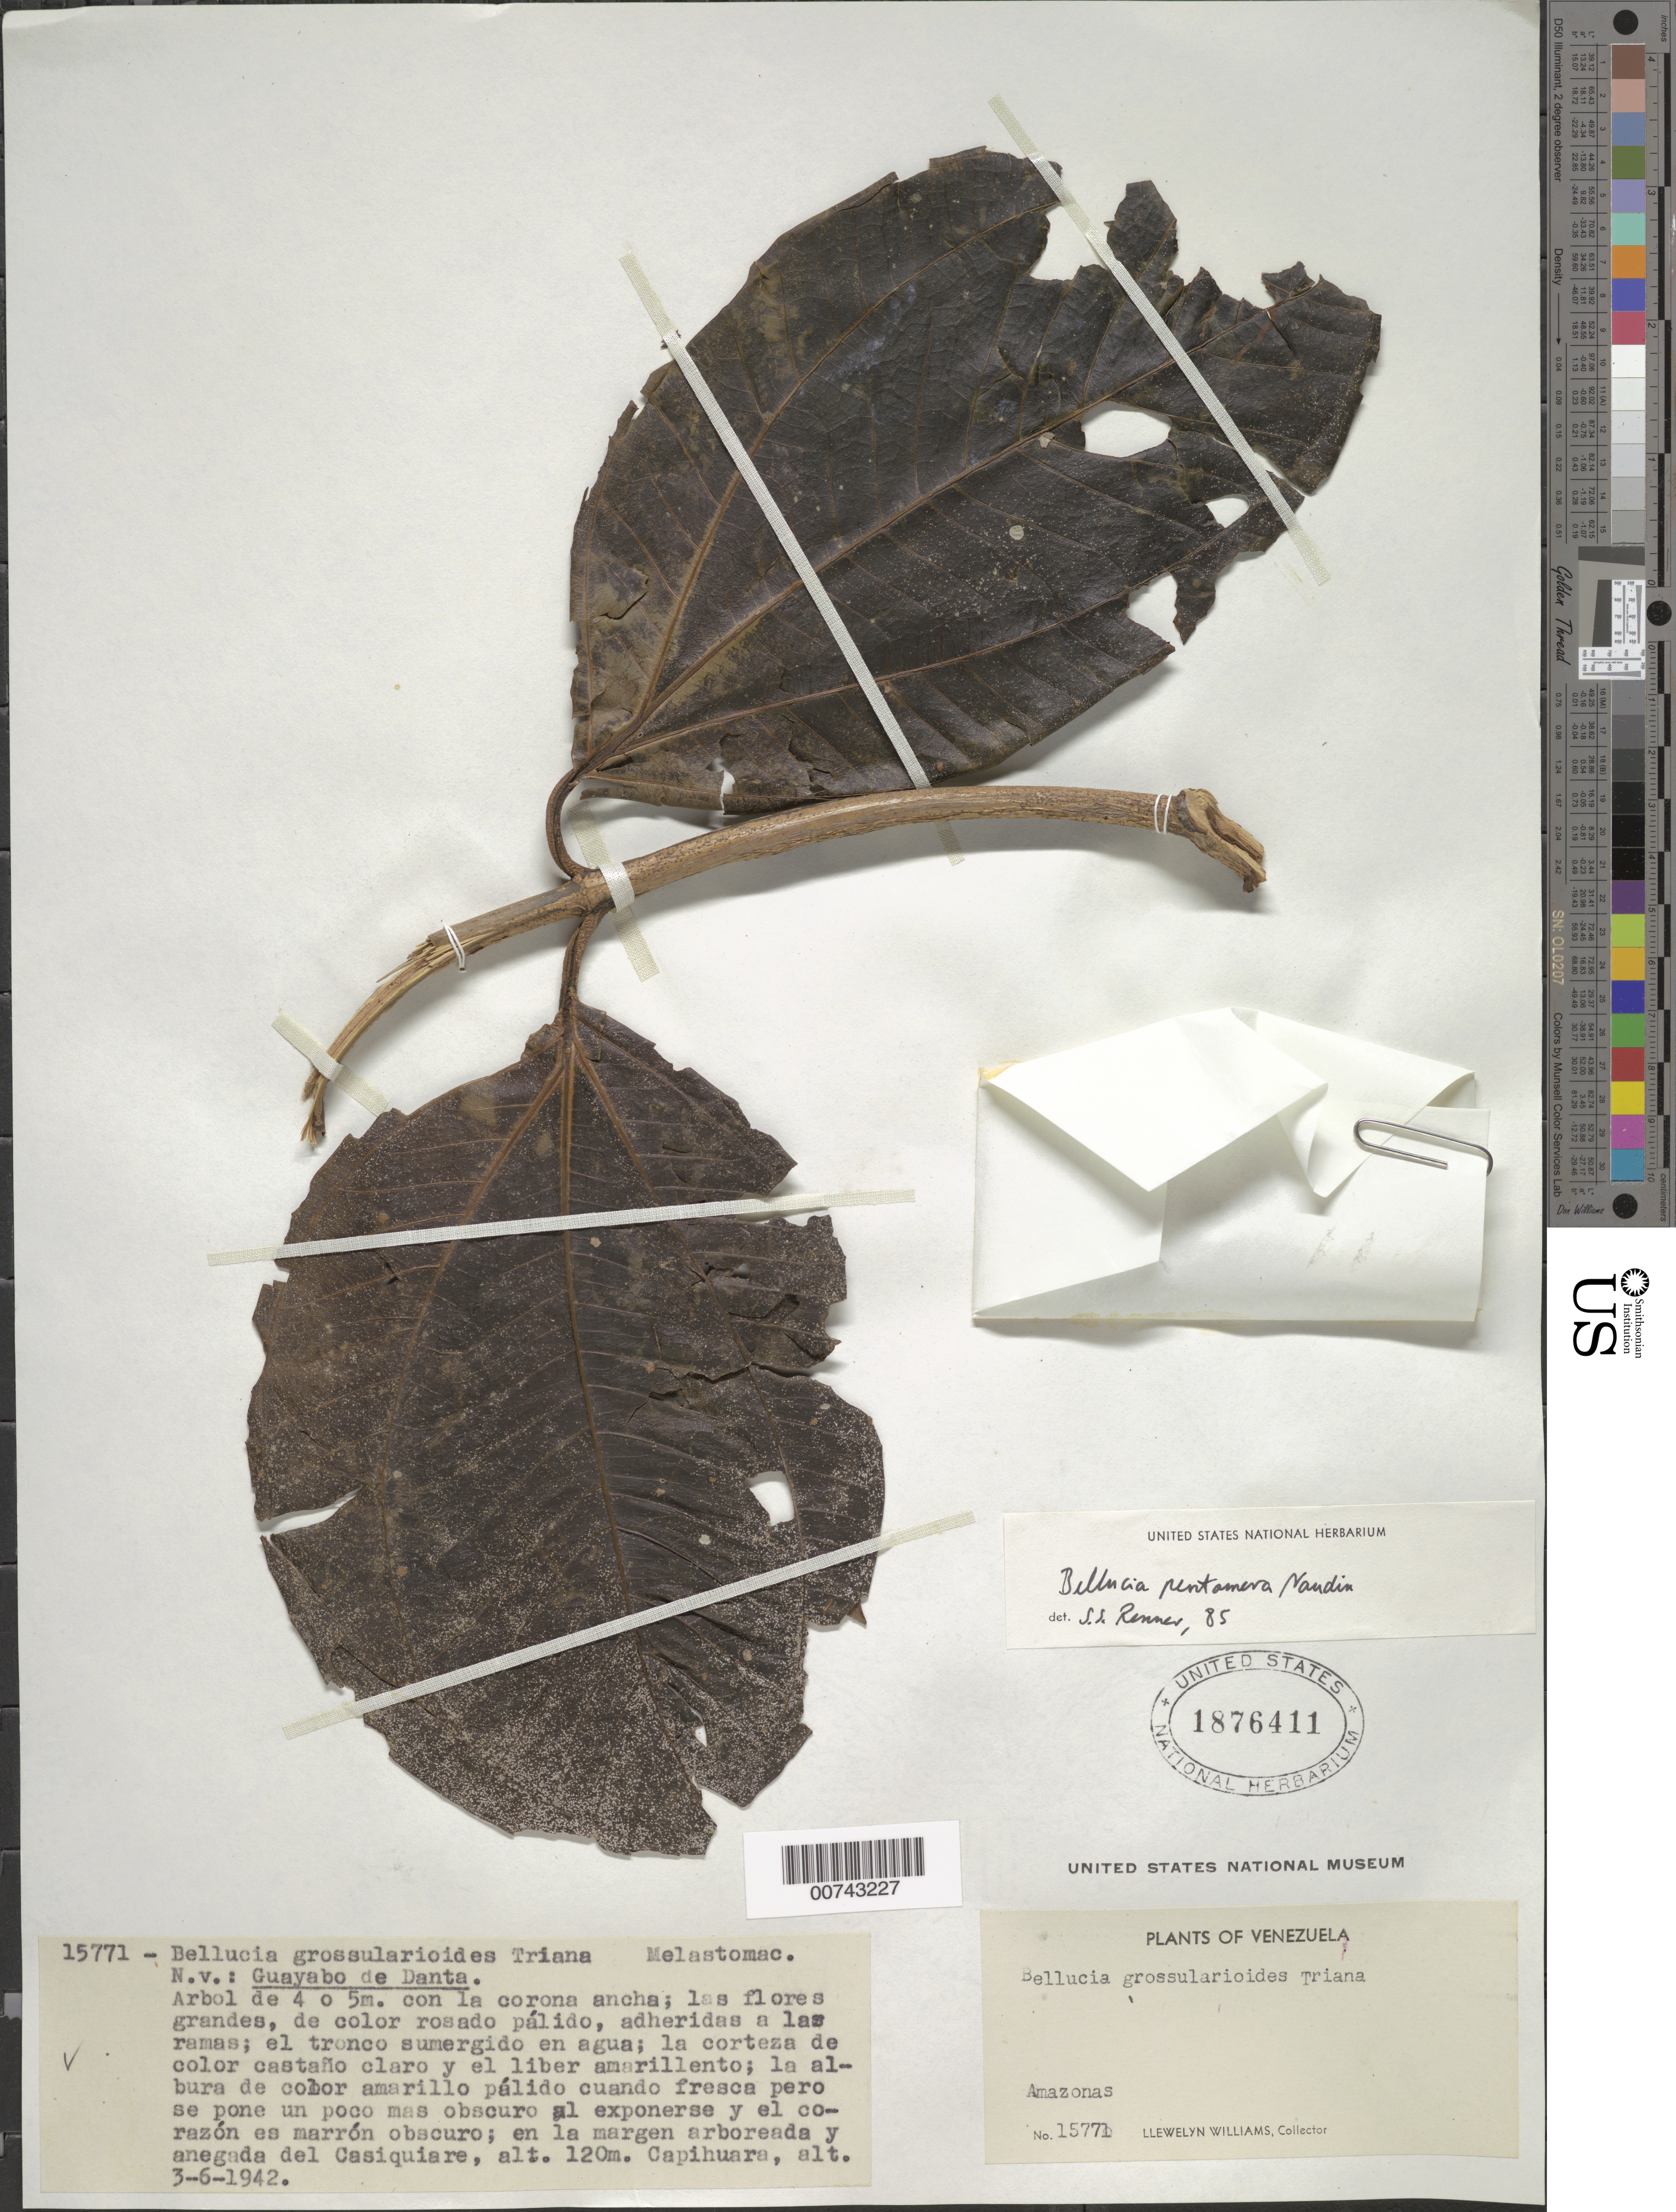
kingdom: Plantae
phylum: Tracheophyta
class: Magnoliopsida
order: Myrtales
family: Melastomataceae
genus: Bellucia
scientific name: Bellucia pentamera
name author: Naudin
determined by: Renner, J. S.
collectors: Ll. Williams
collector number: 15771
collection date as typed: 3-Jun-42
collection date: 1942-06-03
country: Venezuela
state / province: Amazonas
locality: Capihuara, Alto Casiquiare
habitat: Margen arboreada y anegada del Casiquiare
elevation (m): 120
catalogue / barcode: US 1876411